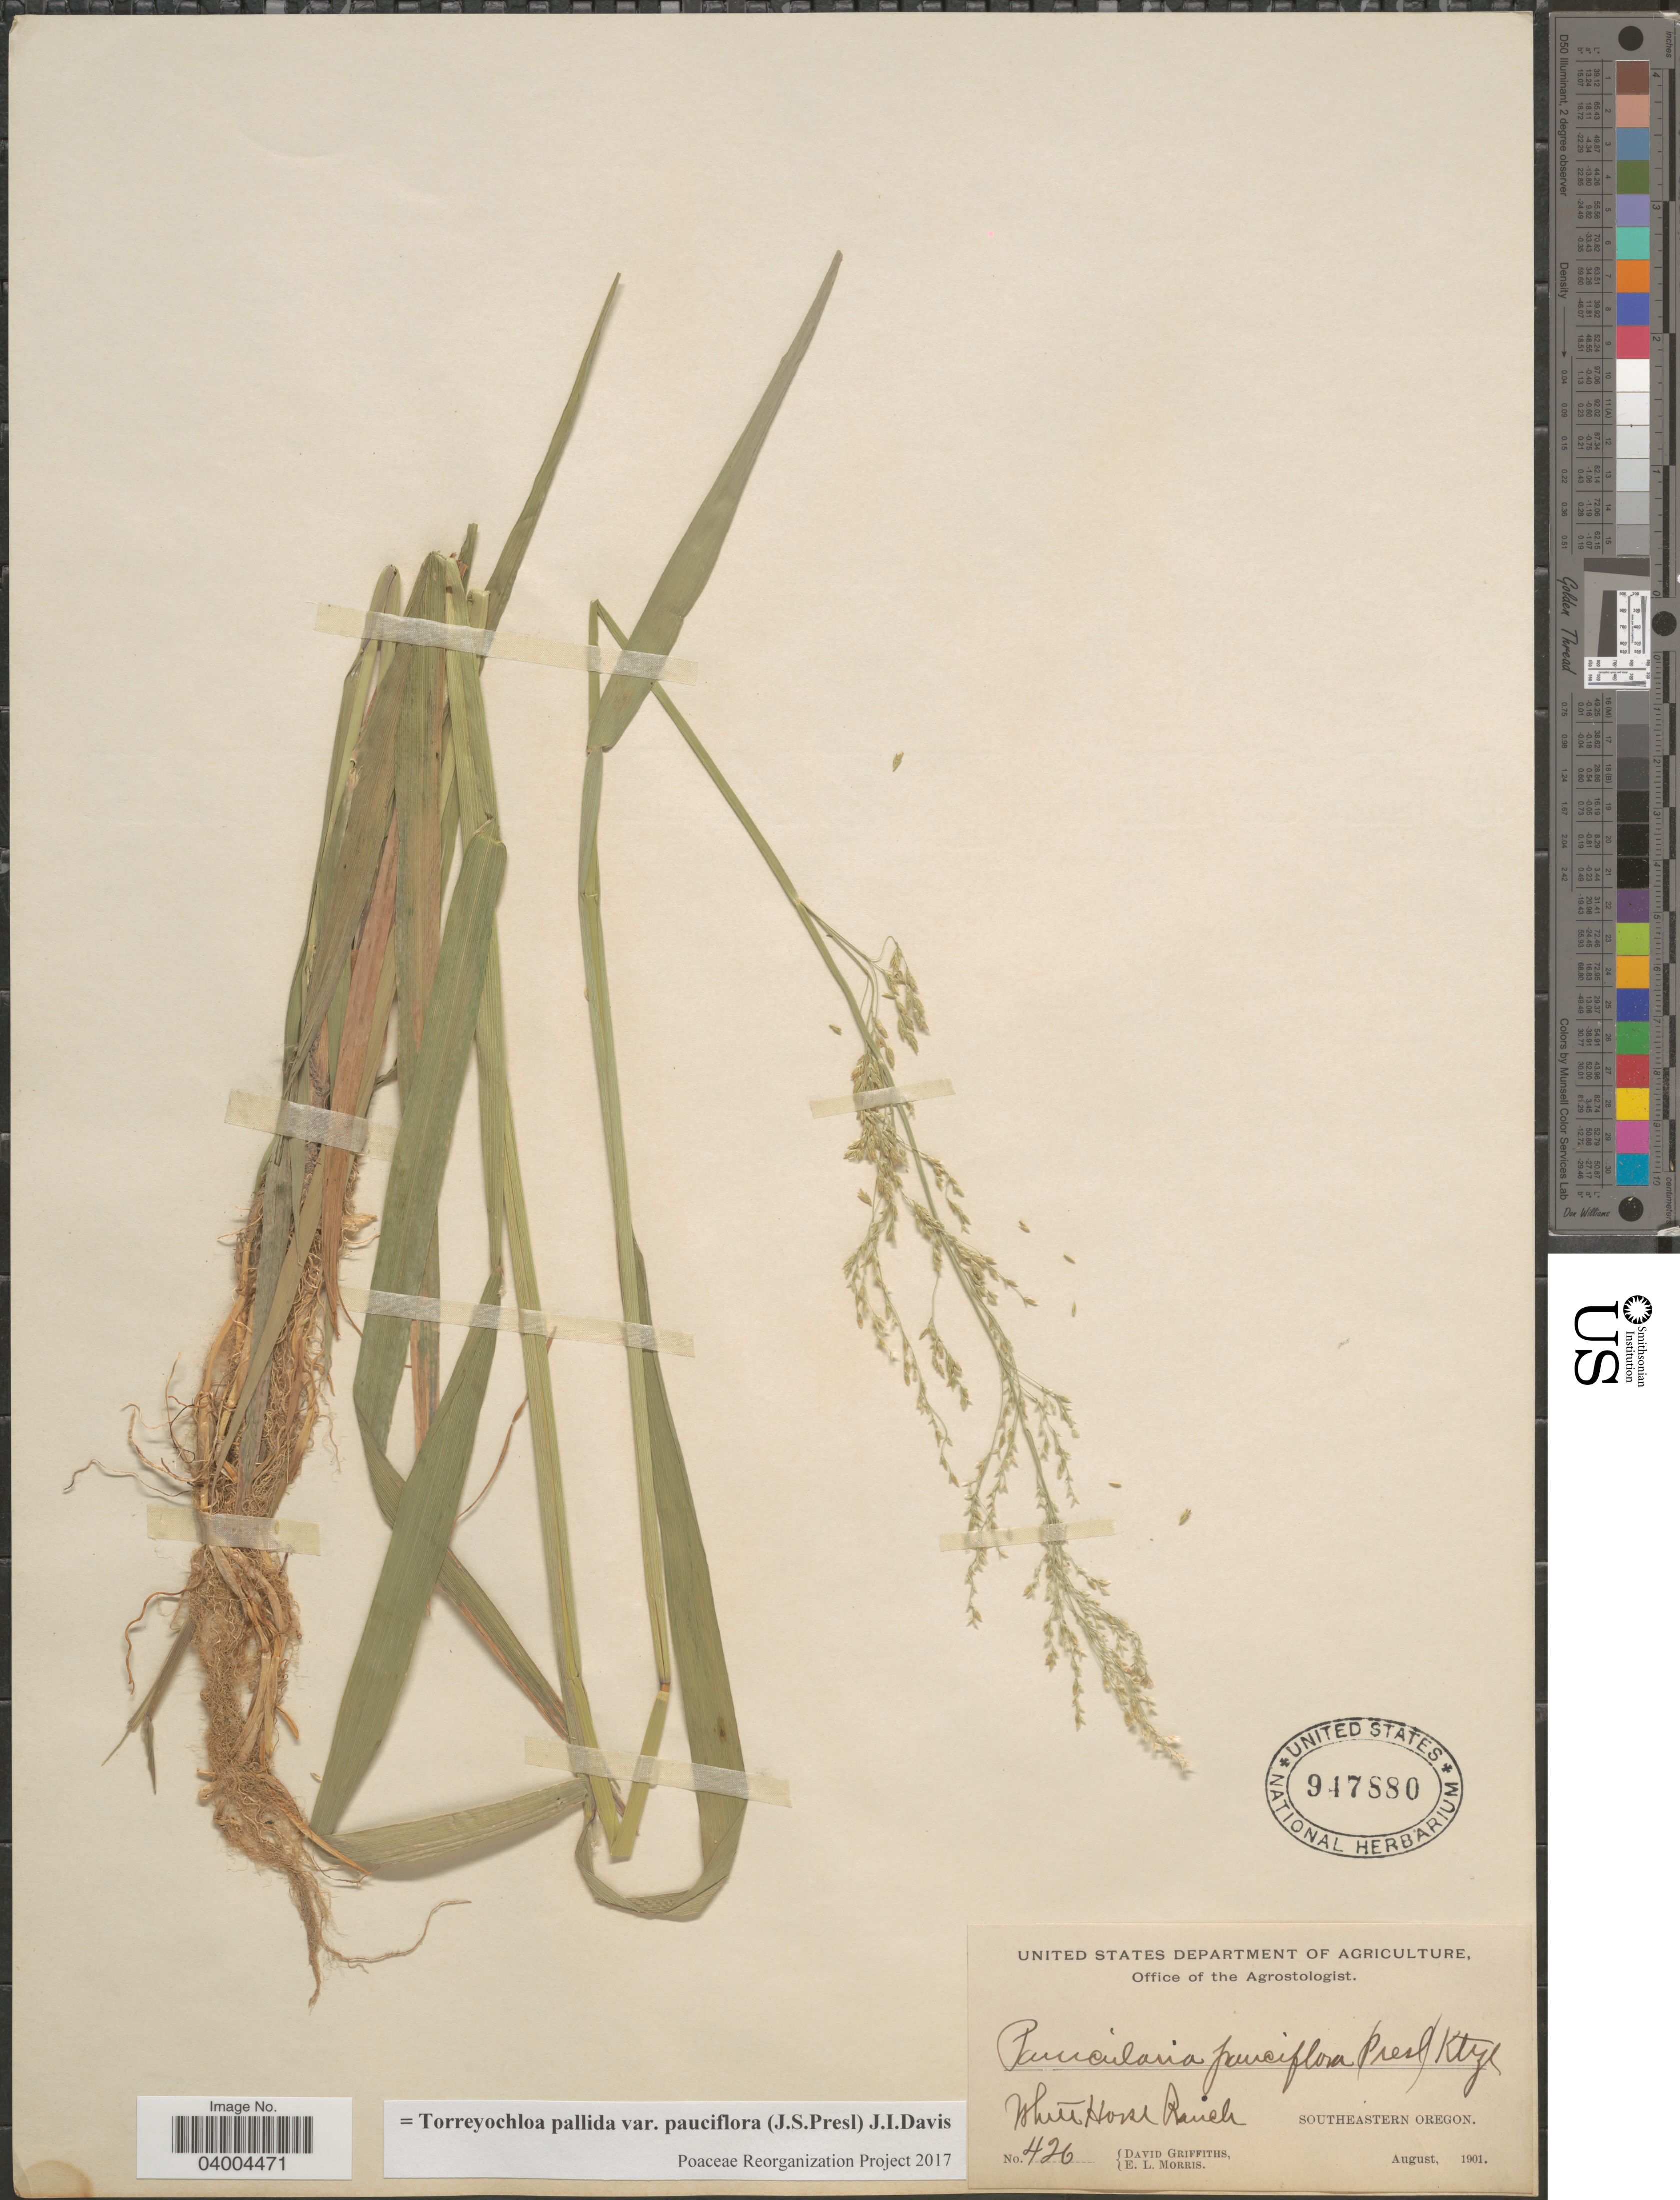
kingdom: Plantae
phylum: Tracheophyta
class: Liliopsida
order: Poales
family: Poaceae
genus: Torreyochloa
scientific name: Torreyochloa pallida var. pauciflora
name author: (J. Presl) J.I. Davis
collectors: D. Griffiths & E. Morris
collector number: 426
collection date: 1901-08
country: United States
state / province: Oregon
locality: White Horse Ranch. Southeastern Oregon.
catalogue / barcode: US 947880